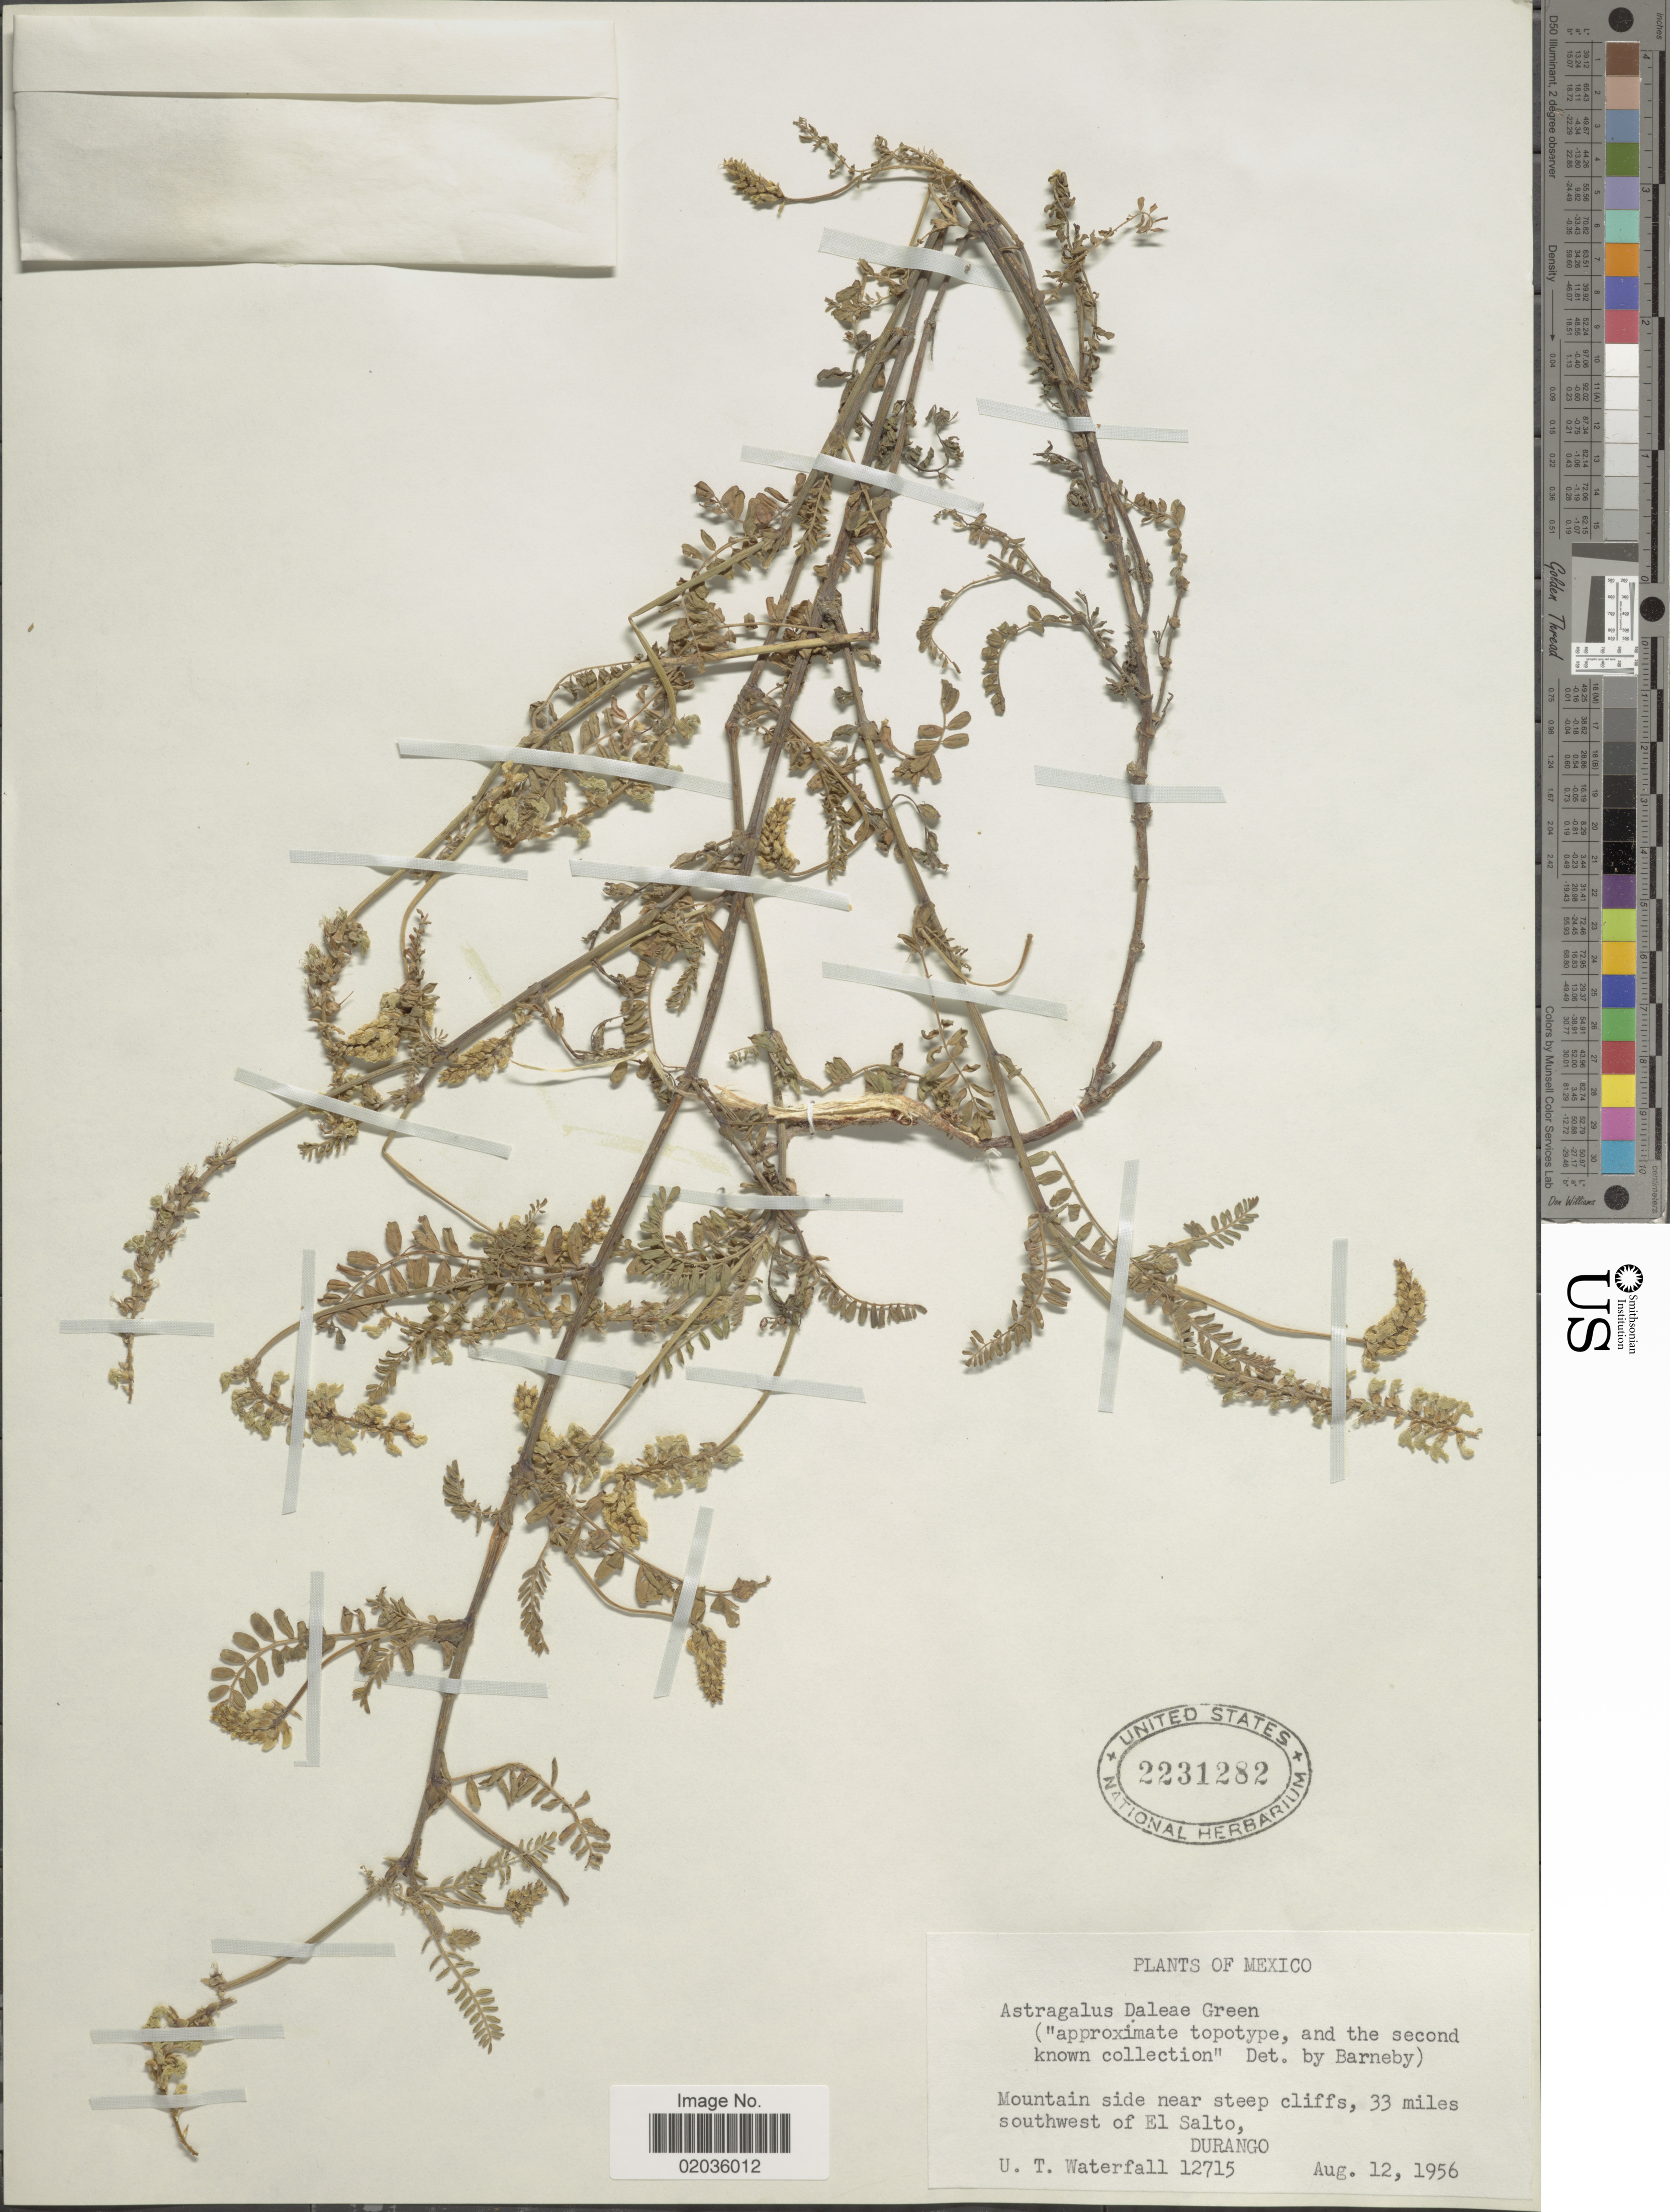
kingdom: Plantae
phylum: Tracheophyta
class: Magnoliopsida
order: Fabales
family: Fabaceae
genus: Astragalus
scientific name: Astragalus daleae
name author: Greene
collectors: U. T. Waterfall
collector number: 12715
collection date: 1956-05-12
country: Mexico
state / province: Durango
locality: Mexico, Mountain side near steep cliffs, 33 miles southwest of El Salto, Durango.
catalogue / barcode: US 2231282